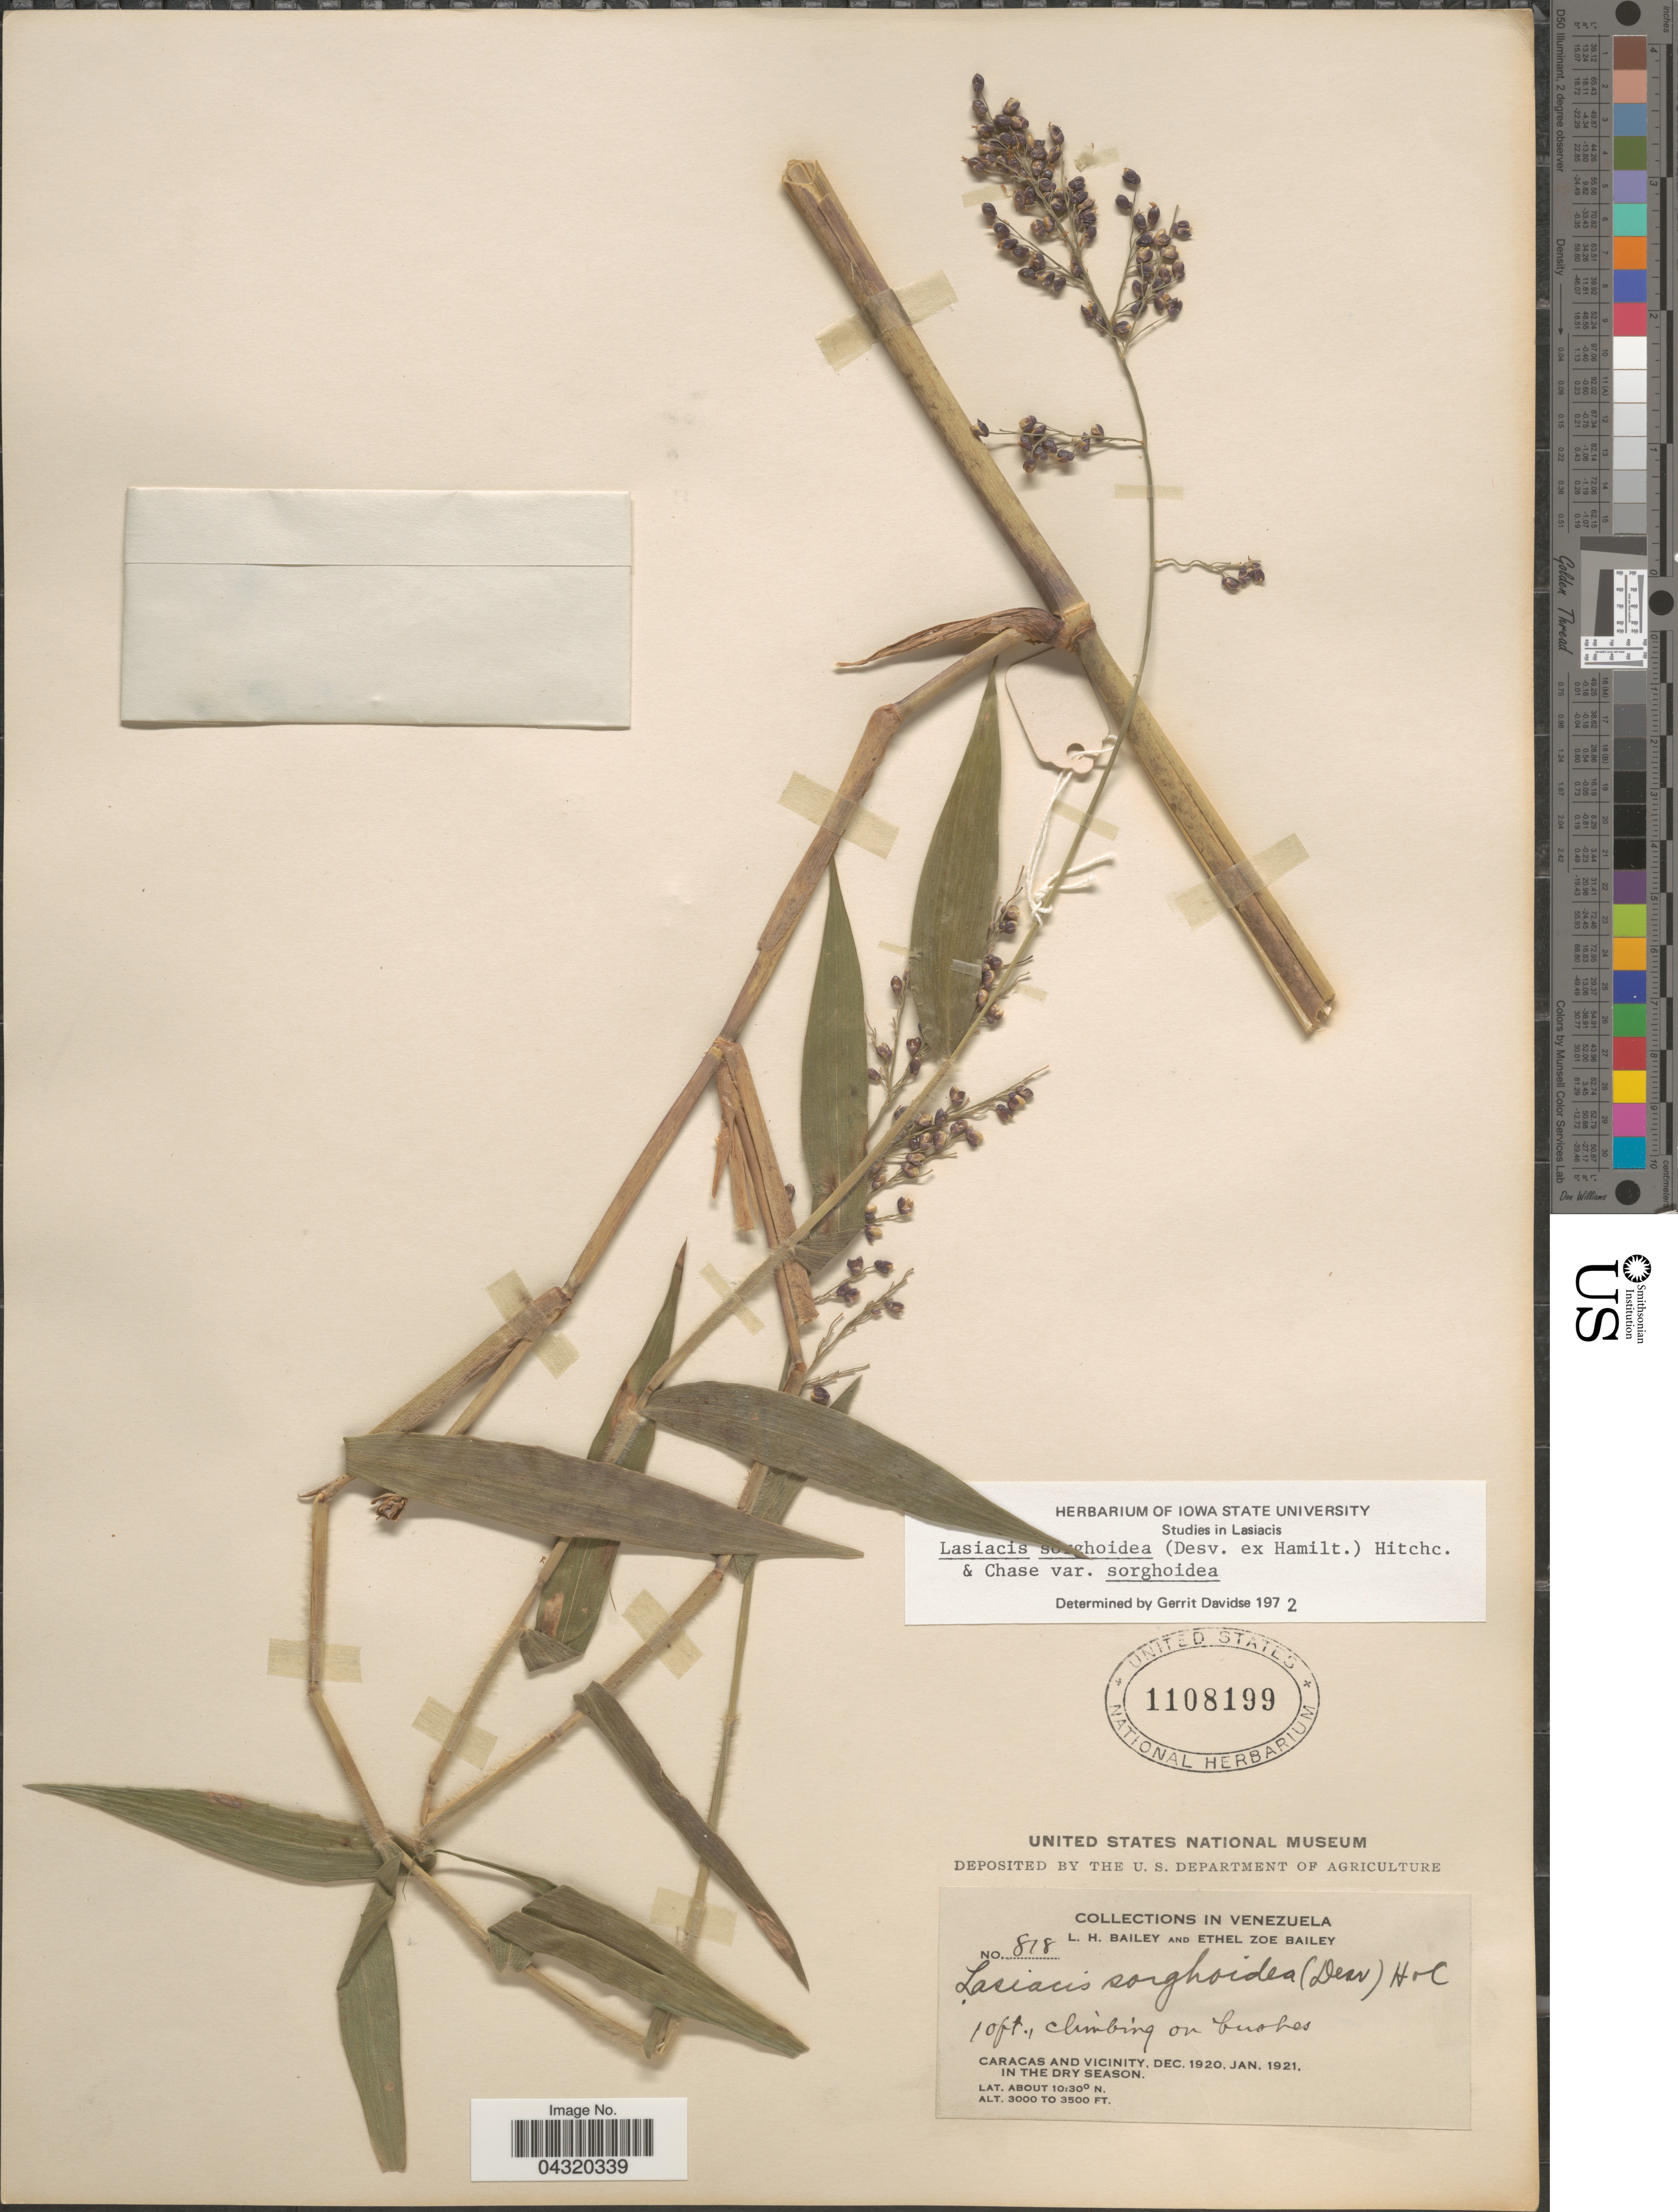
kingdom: Plantae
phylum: Tracheophyta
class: Liliopsida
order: Poales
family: Poaceae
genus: Lasiacis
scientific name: Lasiacis sorghoidea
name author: (Desv. ex Ham.) Hitchc. & Chase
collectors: L. H. Bailey & E. Z. Bailey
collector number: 818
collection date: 1920-12/1921-01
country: Venezuela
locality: Caracas and vicinity.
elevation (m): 914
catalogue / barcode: US 1108199